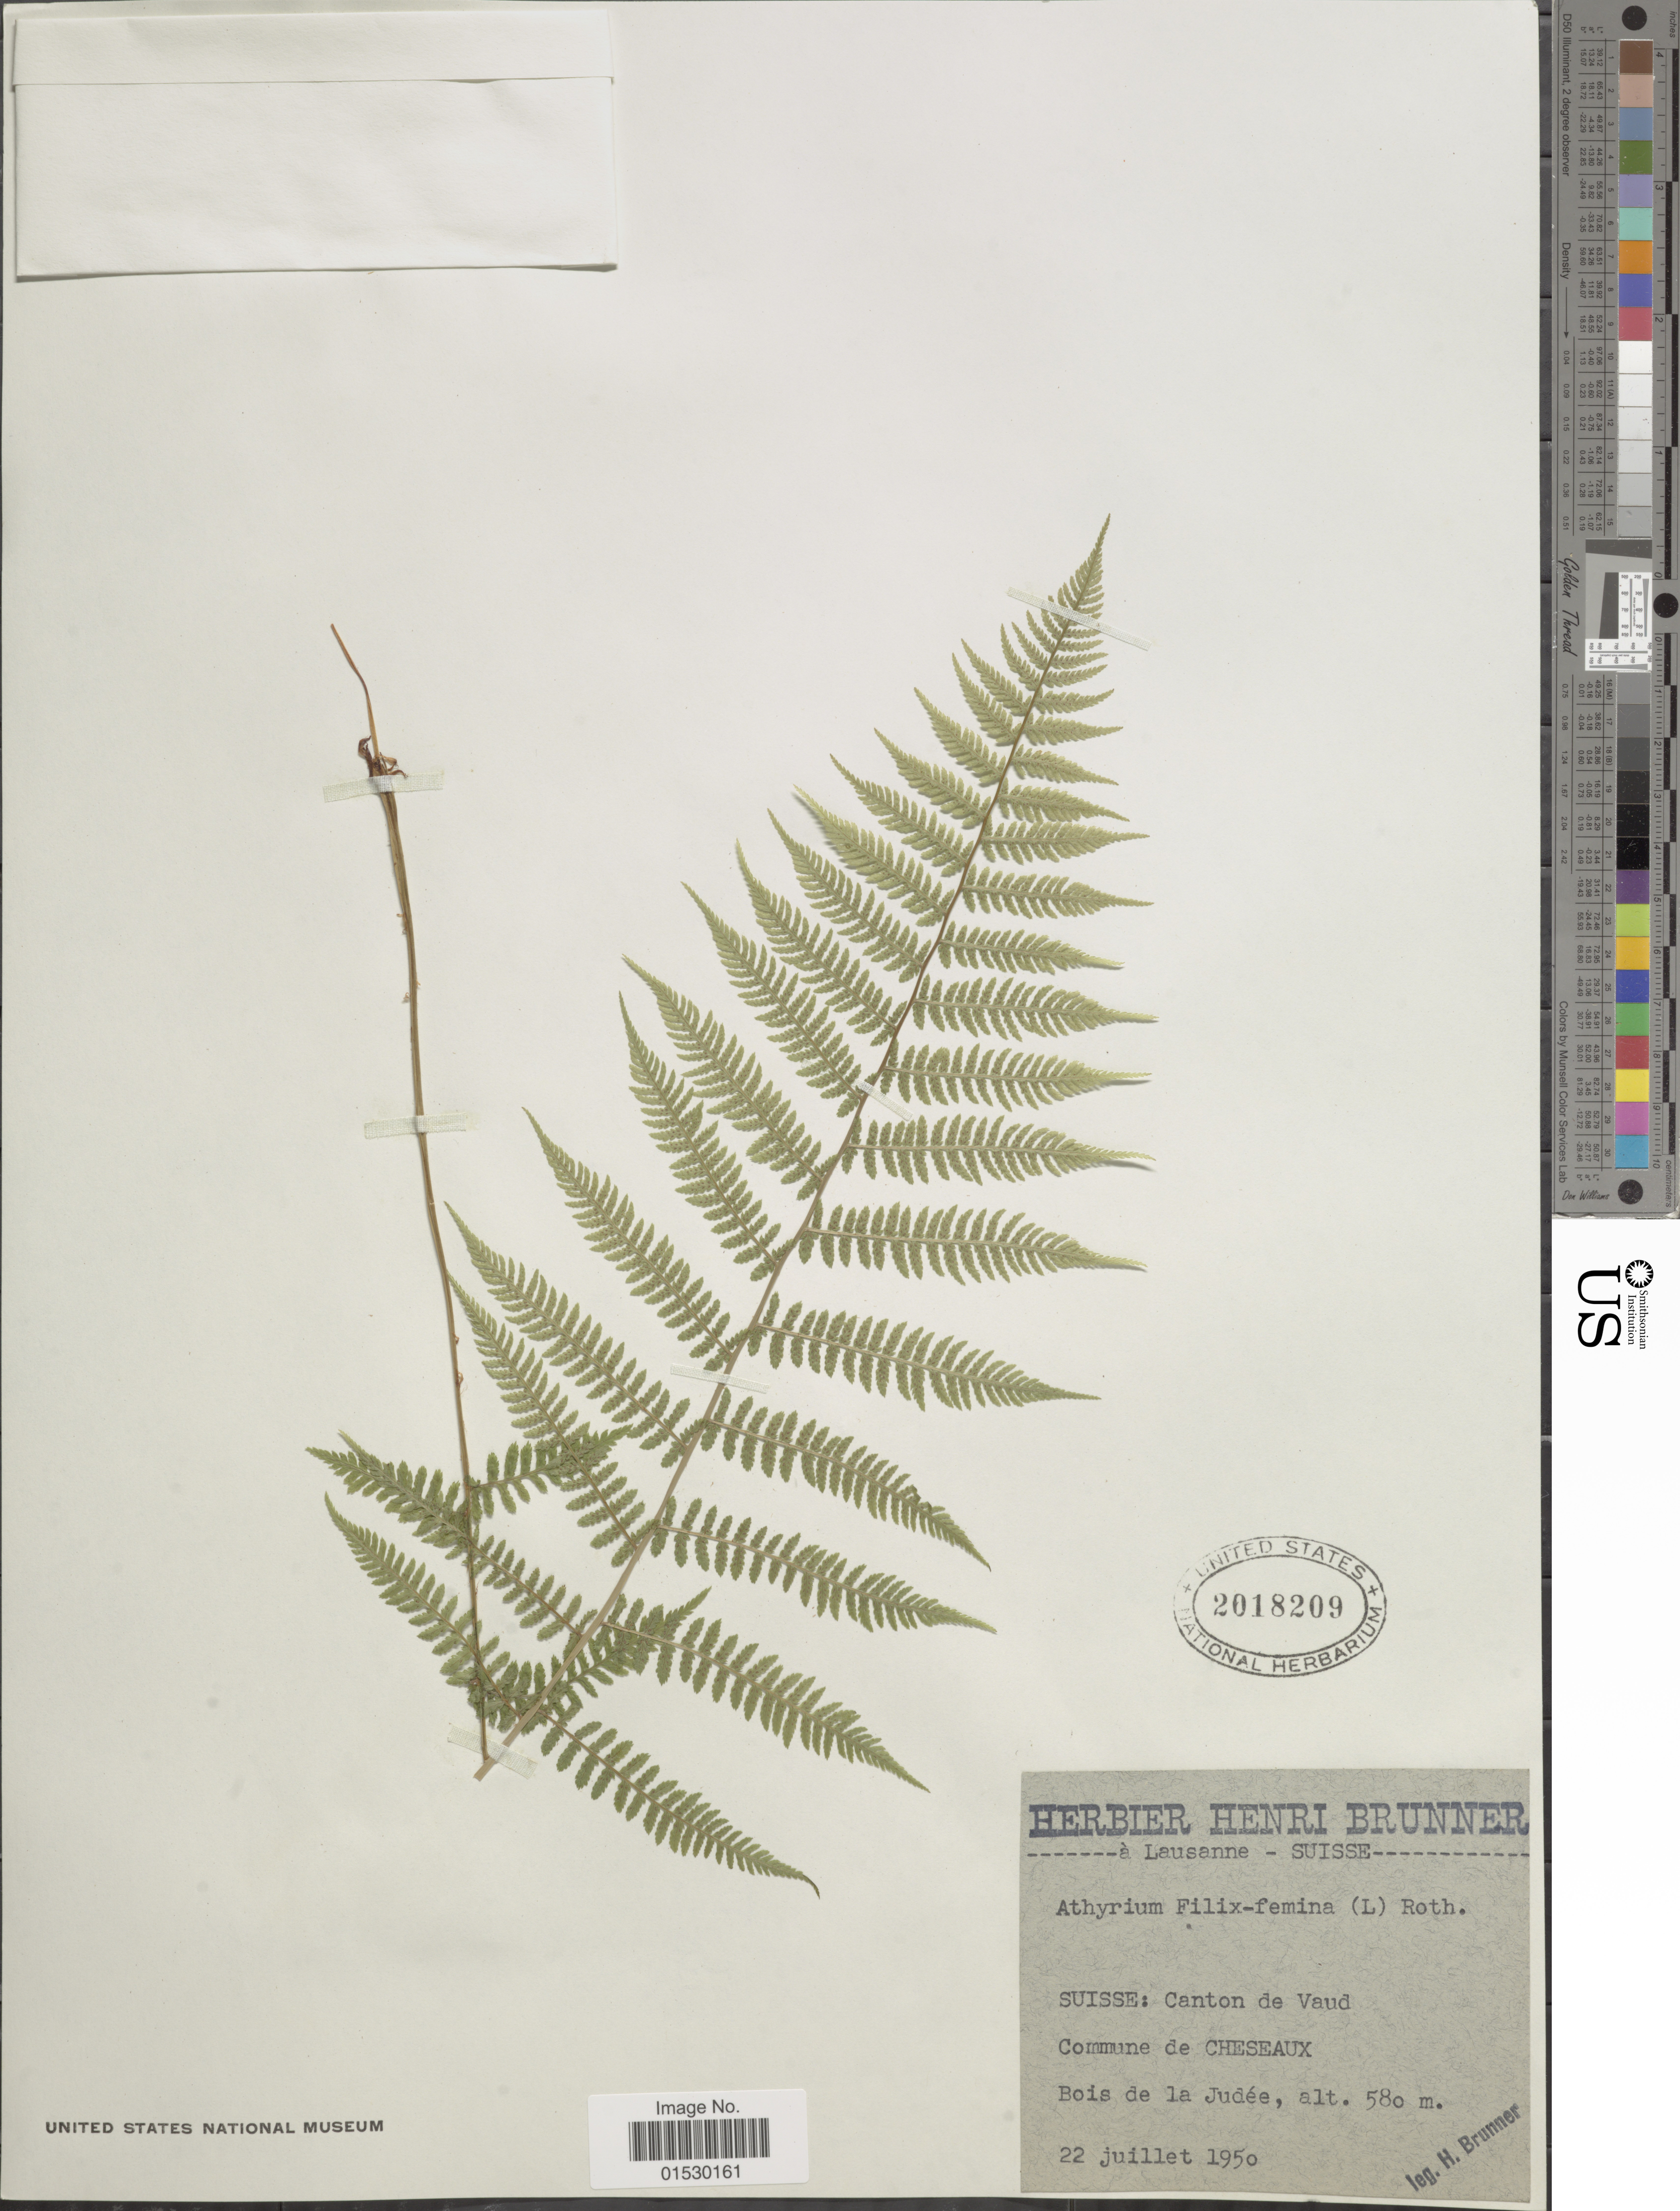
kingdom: Plantae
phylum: Tracheophyta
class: Polypodiopsida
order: Polypodiales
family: Athyriaceae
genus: Athyrium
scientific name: Athyrium filix-femina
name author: (L.) Roth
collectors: H. Brunner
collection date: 1950-07-22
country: Switzerland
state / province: Vaud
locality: Suisse, Canton de Vaud, Commune de Cheseaux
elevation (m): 580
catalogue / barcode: US 2018209